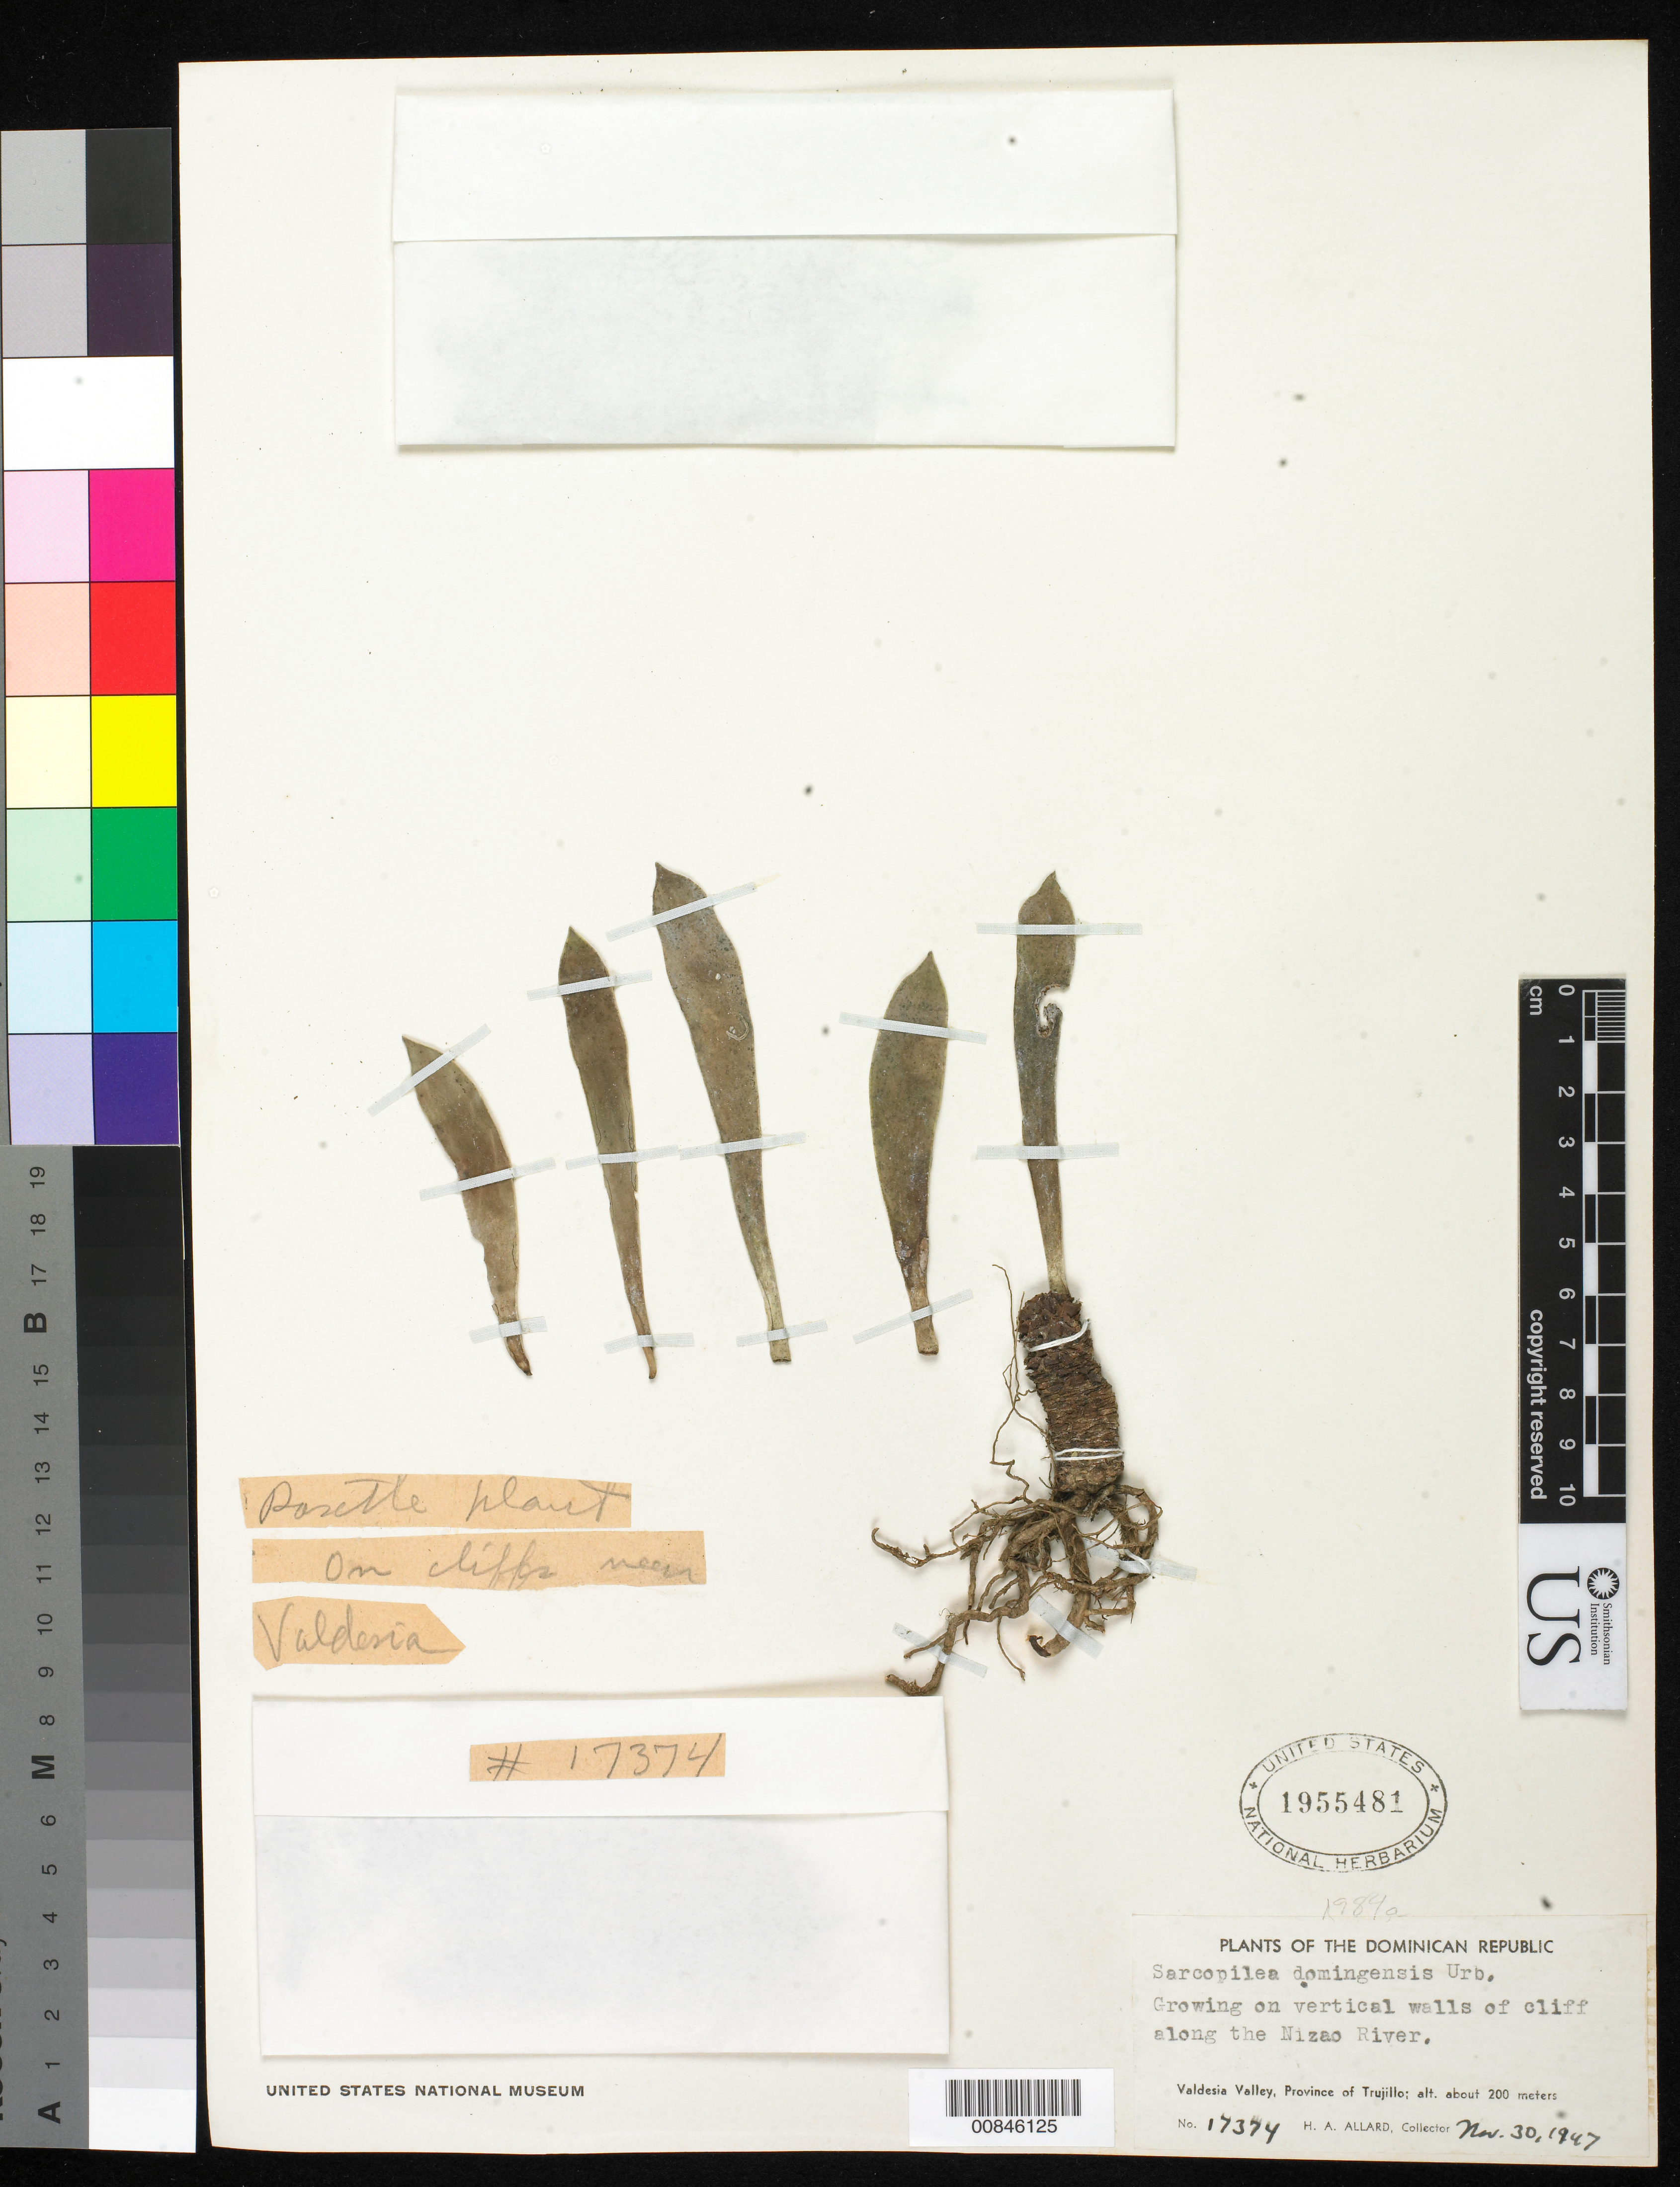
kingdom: Plantae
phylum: Tracheophyta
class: Magnoliopsida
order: Rosales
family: Urticaceae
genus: Pilea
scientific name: Pilea fairchildiana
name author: Jestrow & Jiménez Rodr.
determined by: Dorr, L. J., (BOT), Smithsonian Institution - National Museum of Natural History (UNITED STATES)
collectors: H. A. Allard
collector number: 17374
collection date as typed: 30 Nov 1947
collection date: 1947-11-30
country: Dominican Republic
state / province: San Cristóbal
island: Hispaniola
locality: Along the Nizao River. Valdesia Valley, Province of Trujillo (obsolete).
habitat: Growing on vertical walls of cliff along river.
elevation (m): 200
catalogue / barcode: US 1955481